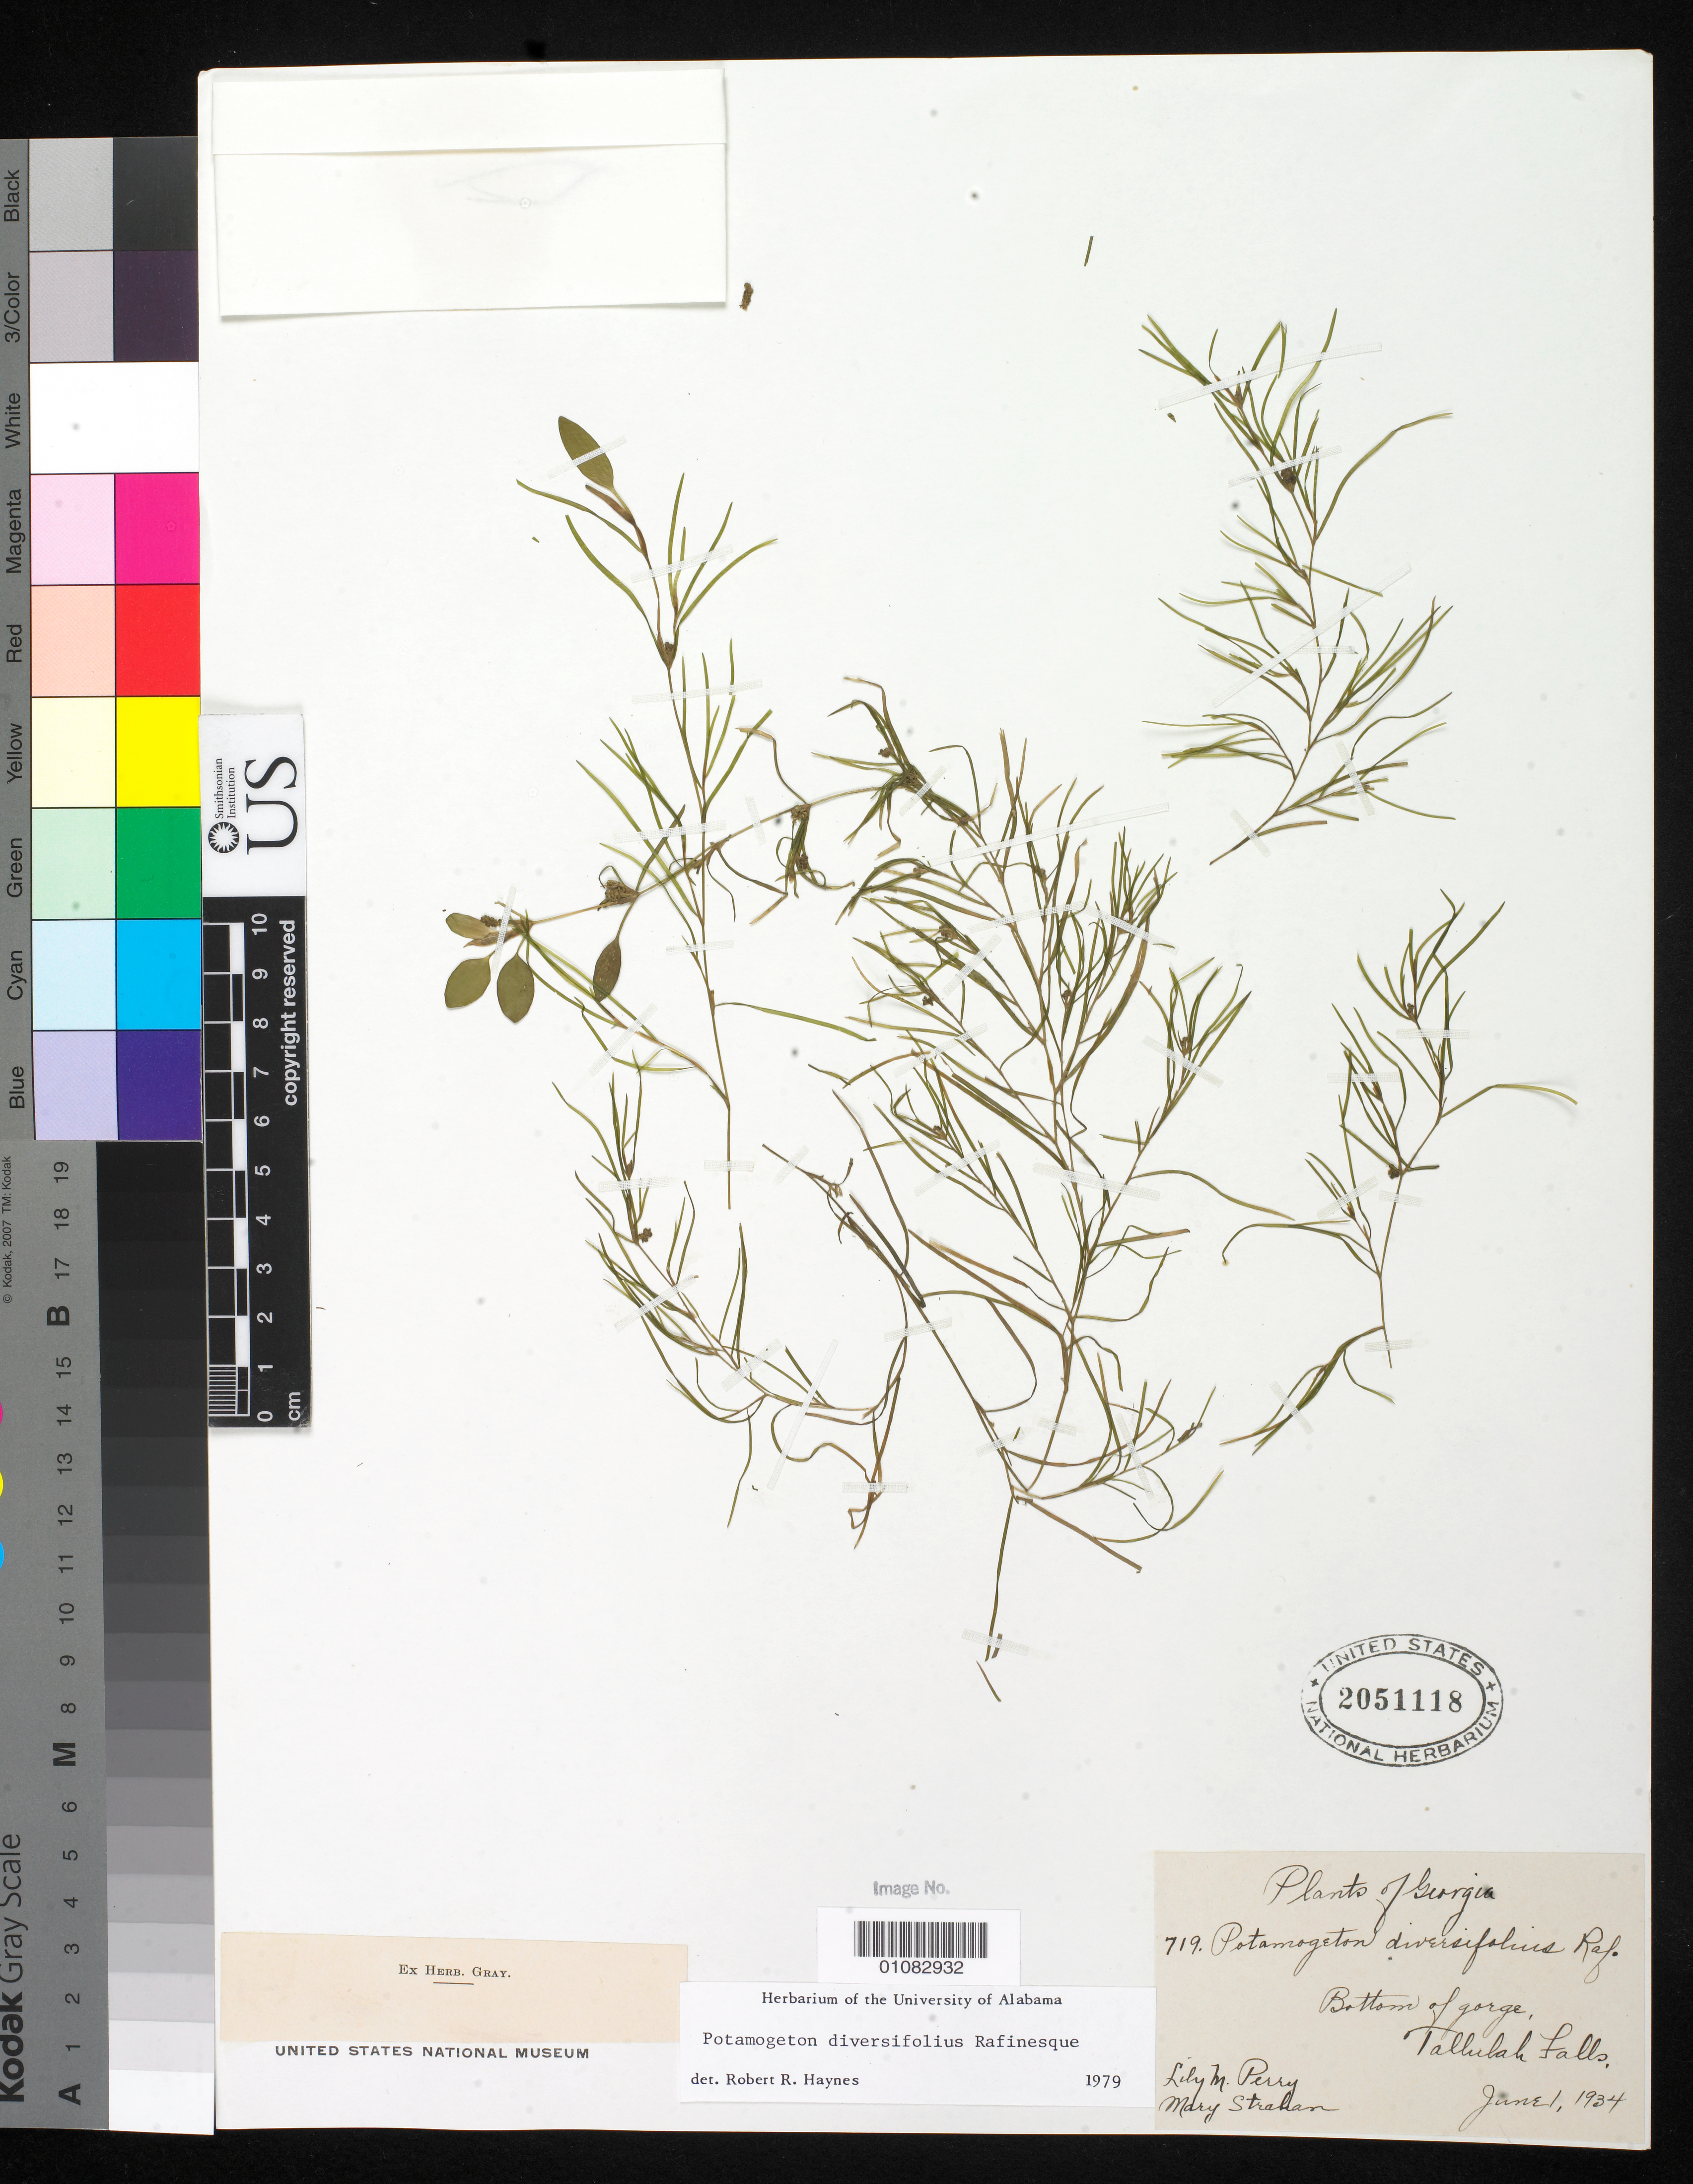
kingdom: Plantae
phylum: Tracheophyta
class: Liliopsida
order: Alismatales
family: Potamogetonaceae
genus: Potamogeton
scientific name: Potamogeton diversifolius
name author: Raf.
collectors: L. M. Perry & M. Strahan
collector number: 719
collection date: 1934-06-01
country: United States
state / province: Georgia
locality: Tallulah Falls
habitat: Bottom of gorge.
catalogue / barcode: US 2051118